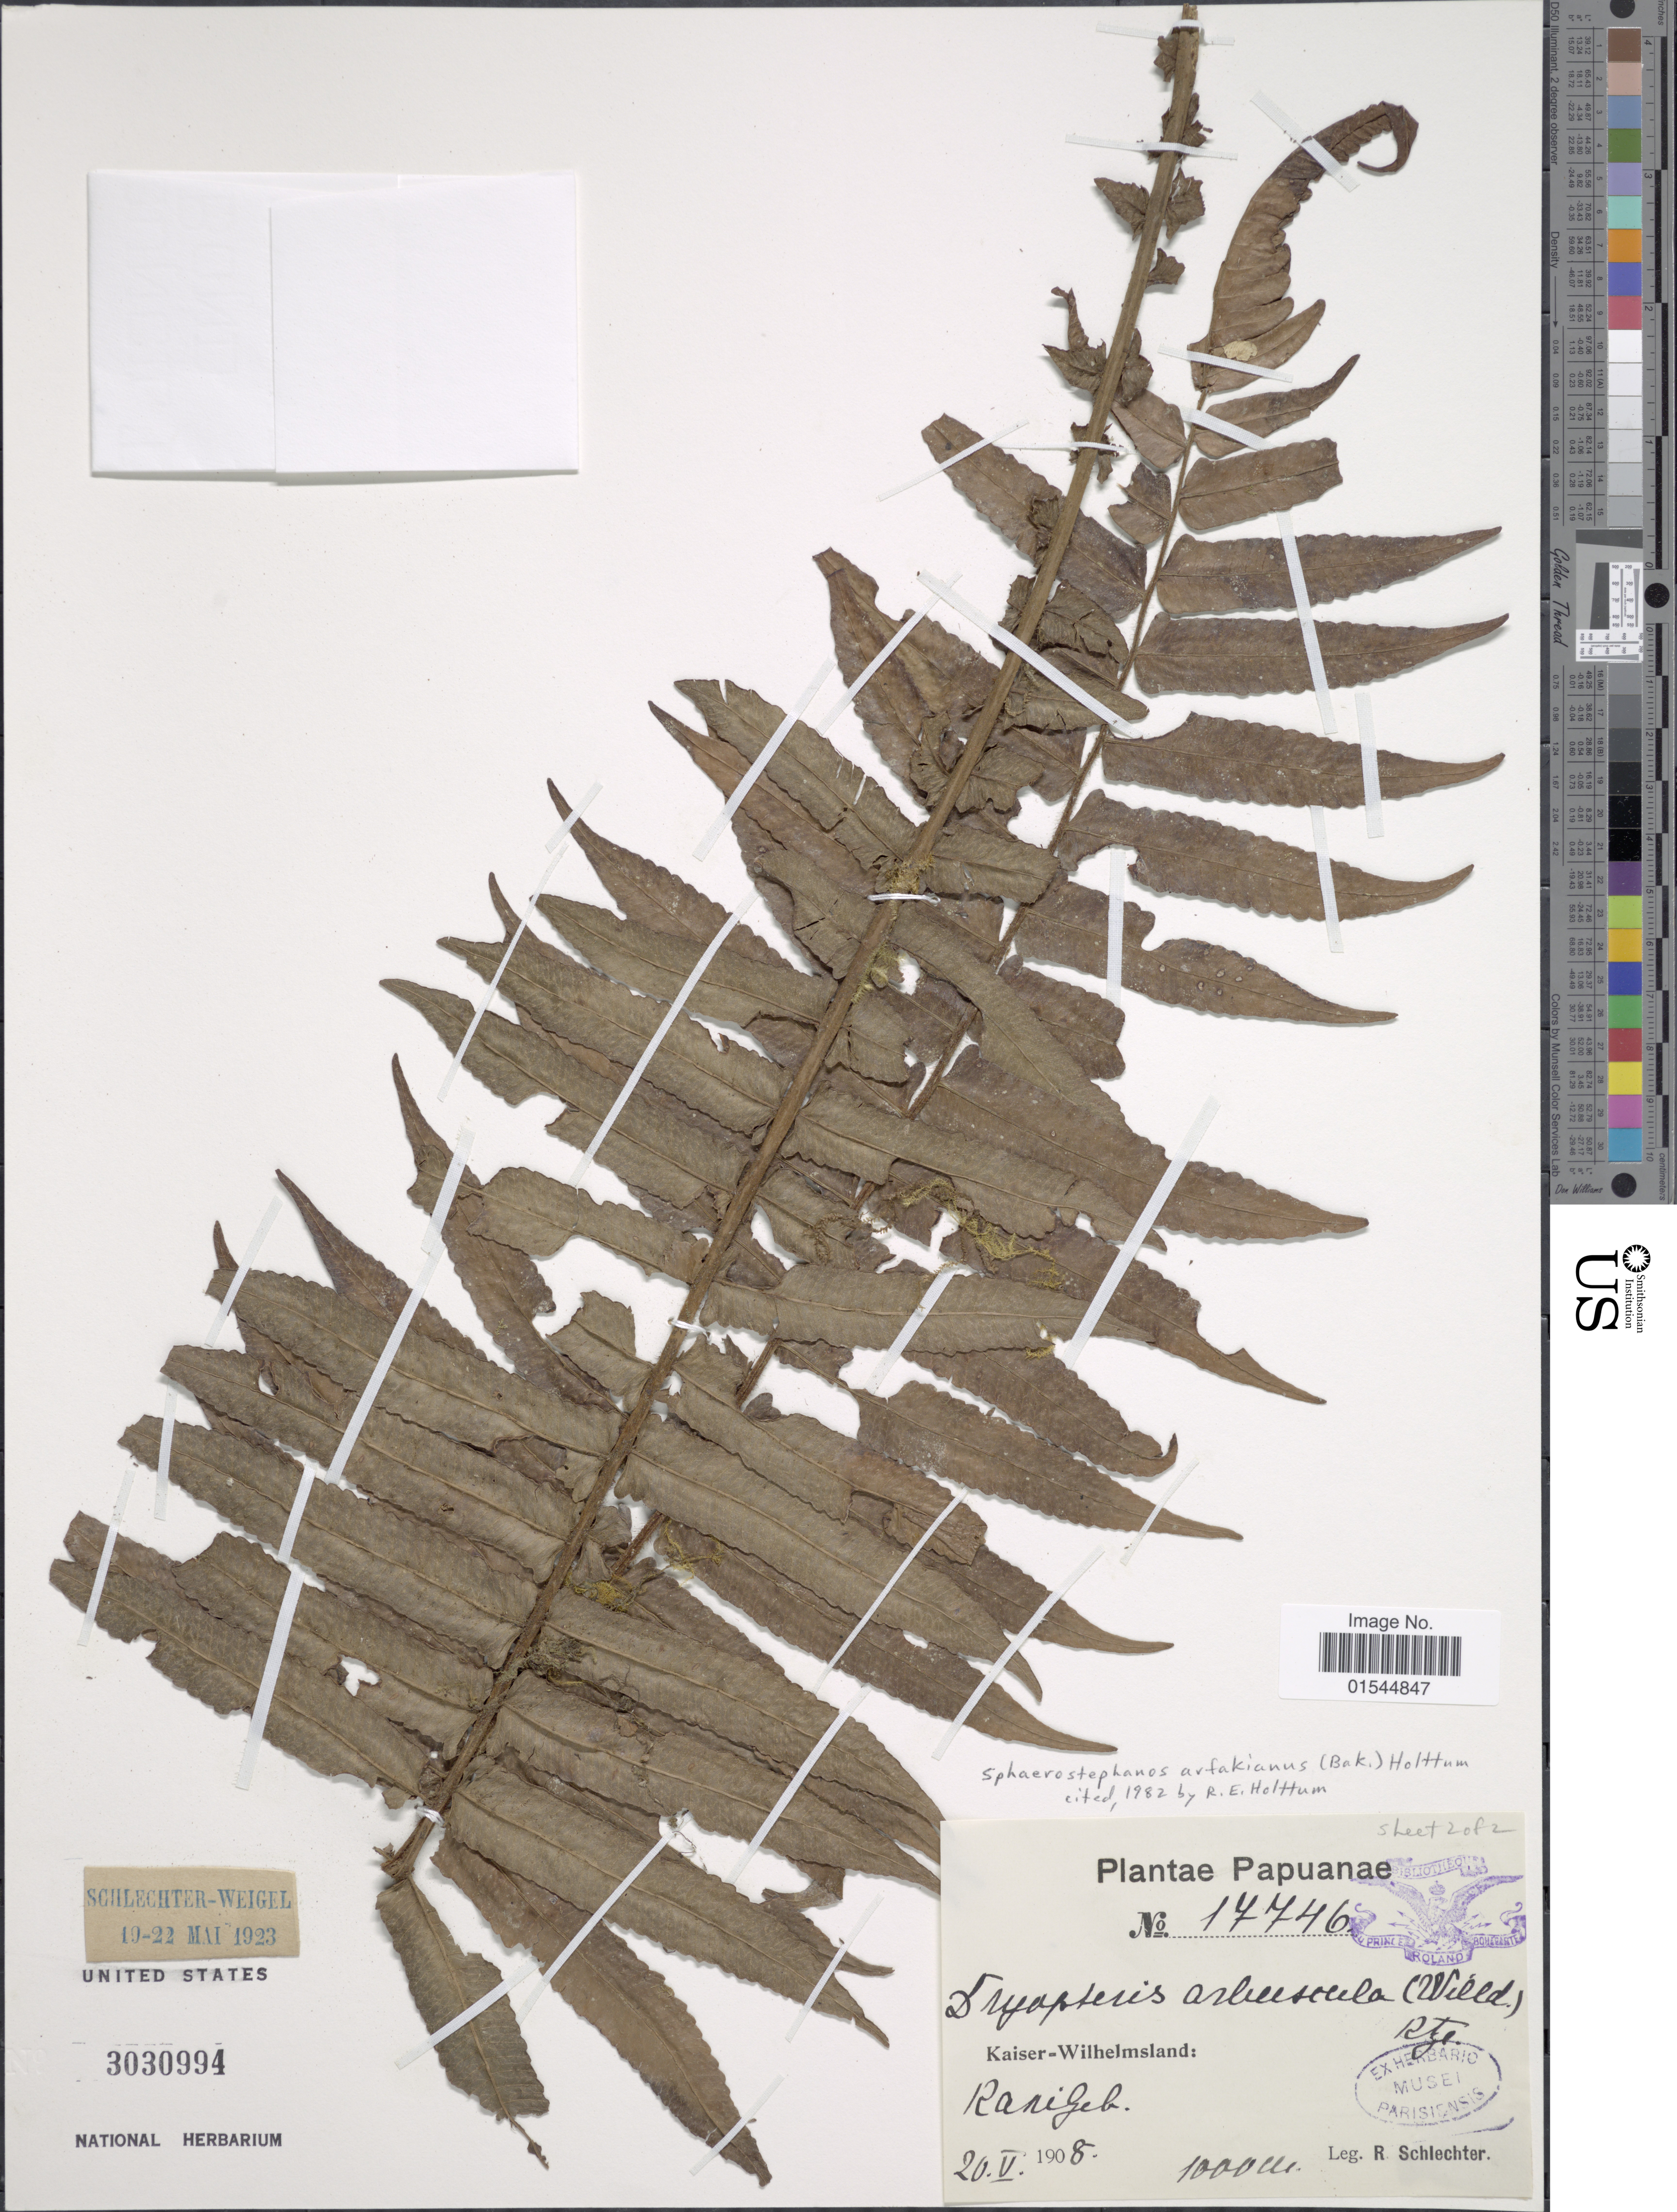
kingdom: Plantae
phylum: Tracheophyta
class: Polypodiopsida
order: Polypodiales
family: Thelypteridaceae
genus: Sphaerostephanos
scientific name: Sphaerostephanos arfakianus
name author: (Baker) Holttum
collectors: F. R. R. Schlechter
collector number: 17746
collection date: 1908-05-20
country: Papua New Guinea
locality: Papuanae, Kaiser-Wilhelmsland, RaniGeb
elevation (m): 1000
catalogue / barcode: US 3030994